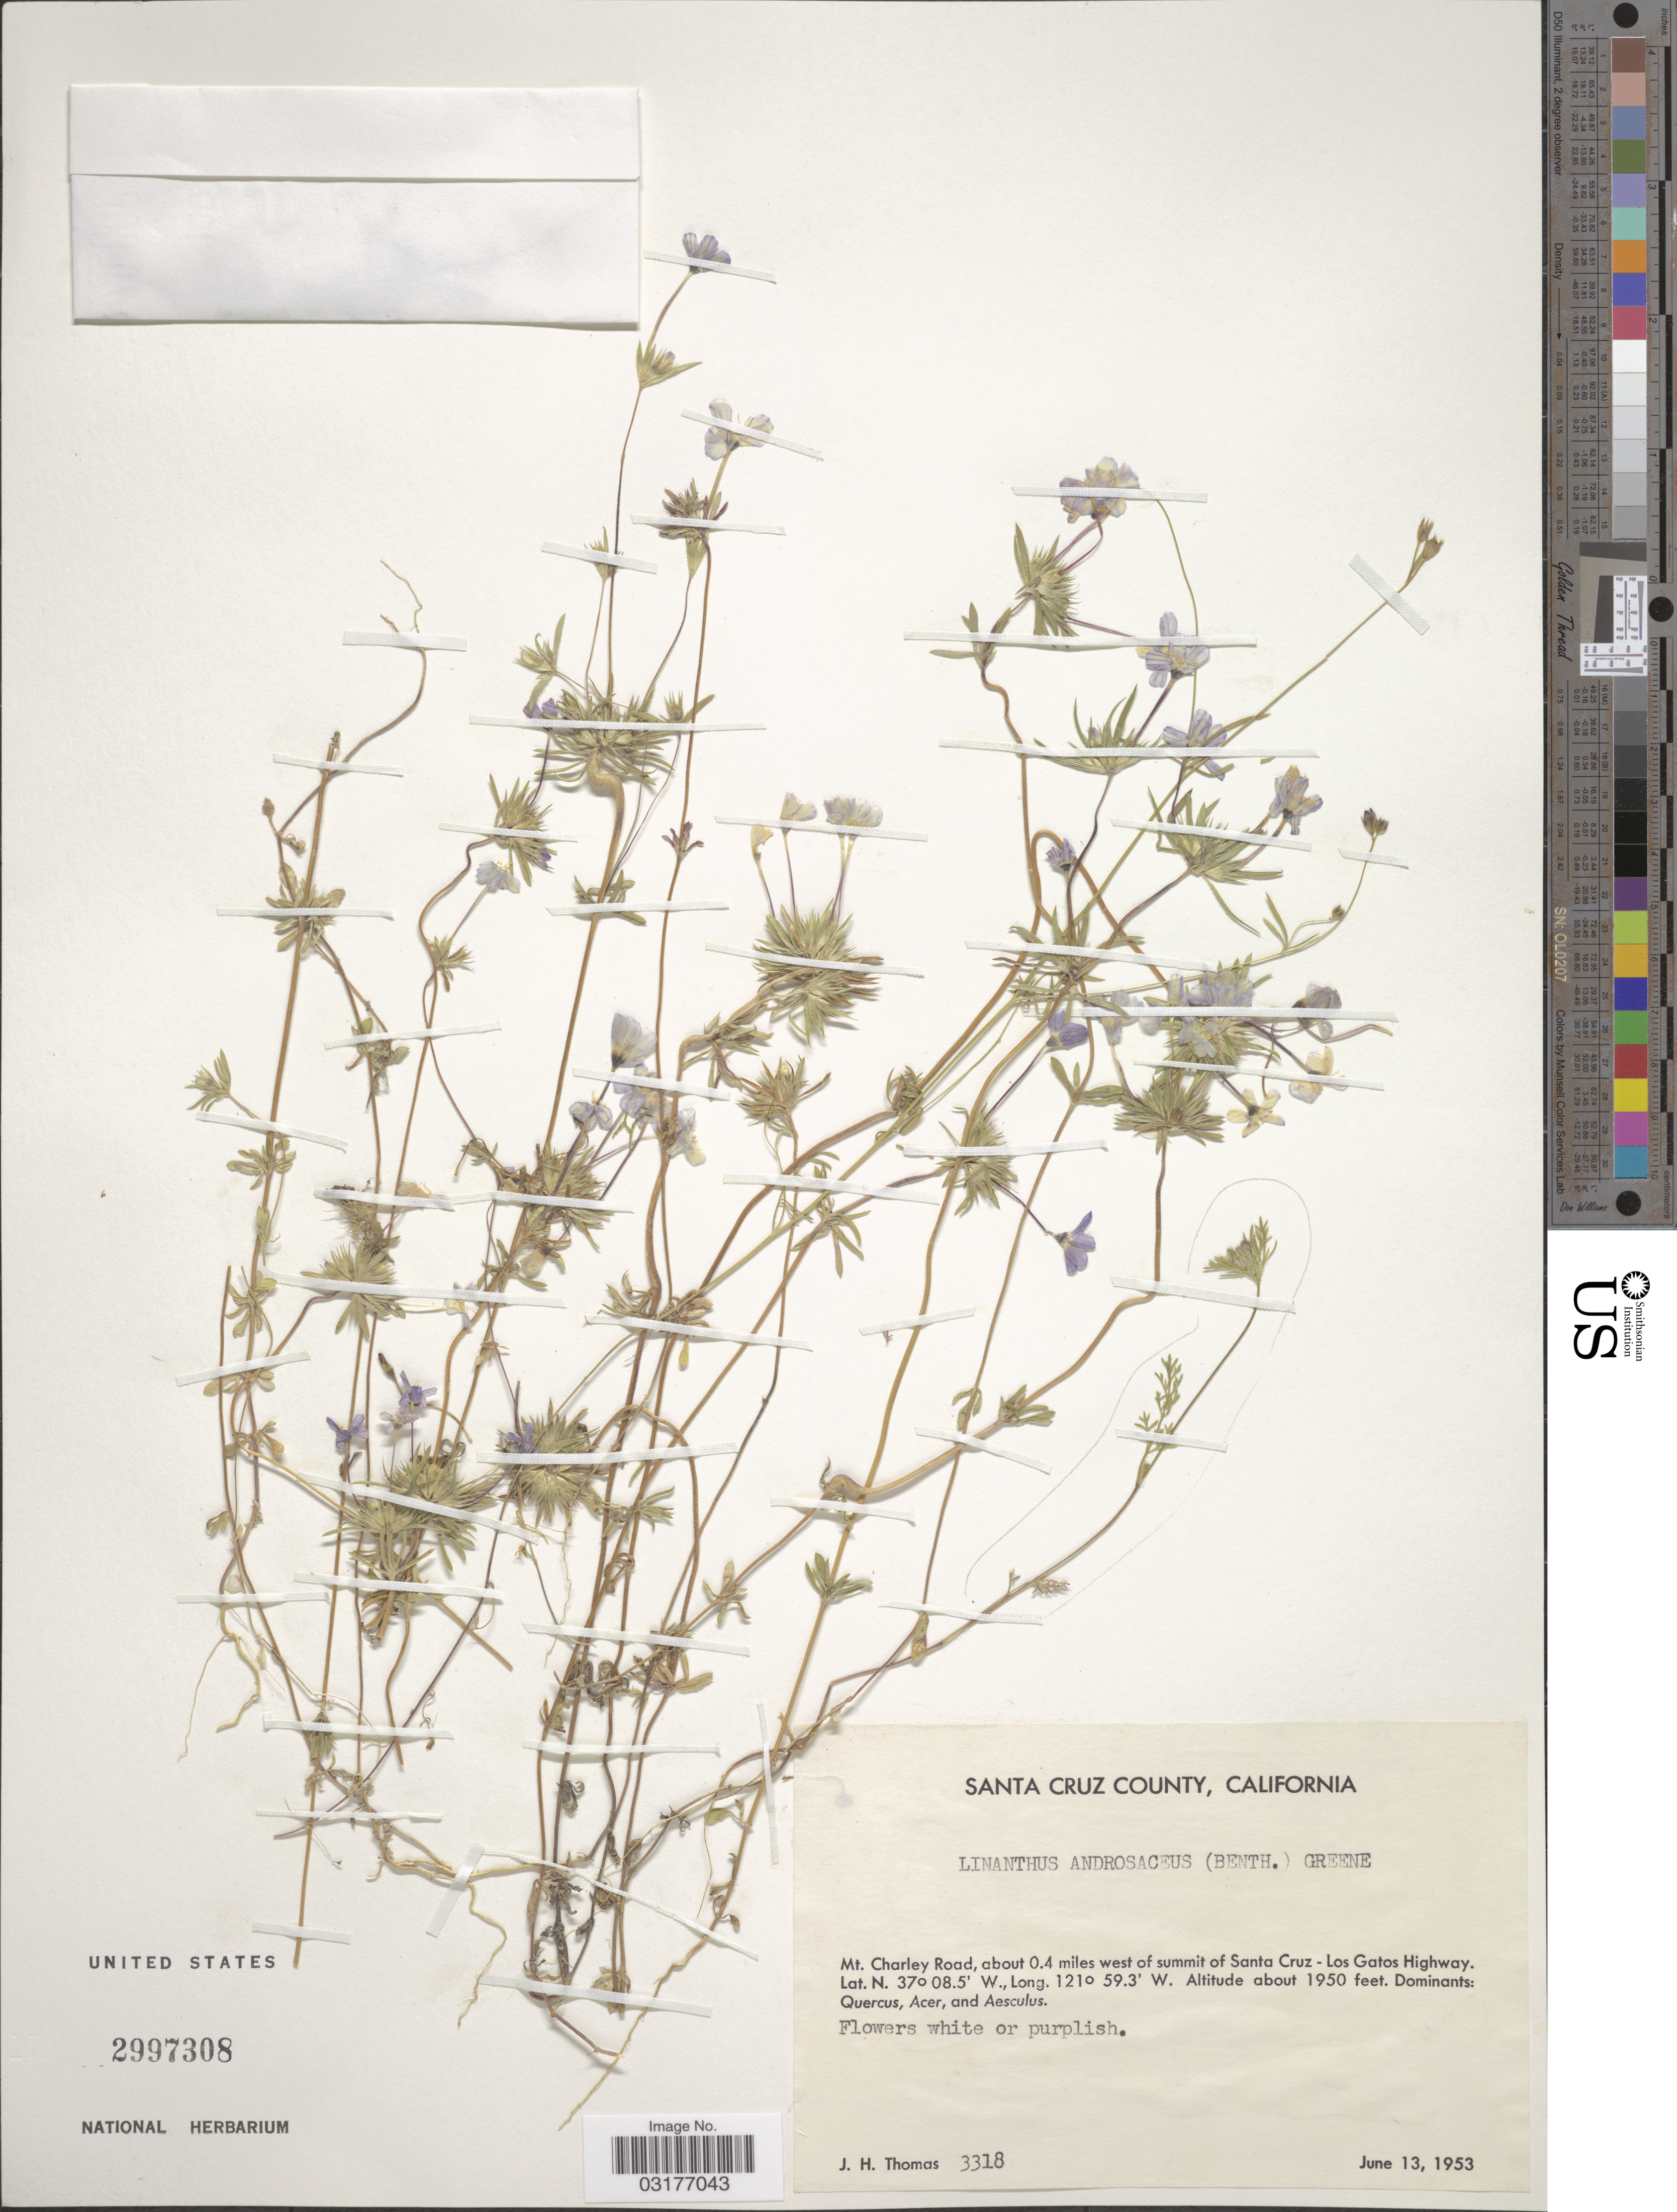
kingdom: Plantae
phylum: Tracheophyta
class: Magnoliopsida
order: Ericales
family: Polemoniaceae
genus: Leptosiphon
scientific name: Leptosiphon androsaceus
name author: Benth.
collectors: J. H. Thomas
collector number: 3318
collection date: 1953-06-13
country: United States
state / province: California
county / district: Santa Cruz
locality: Santa Cruz County. Mt. Charley Road, about 0.4 miles west of summit of Santa Cruz - Los Gatos Highway.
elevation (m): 594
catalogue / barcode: US 2997308